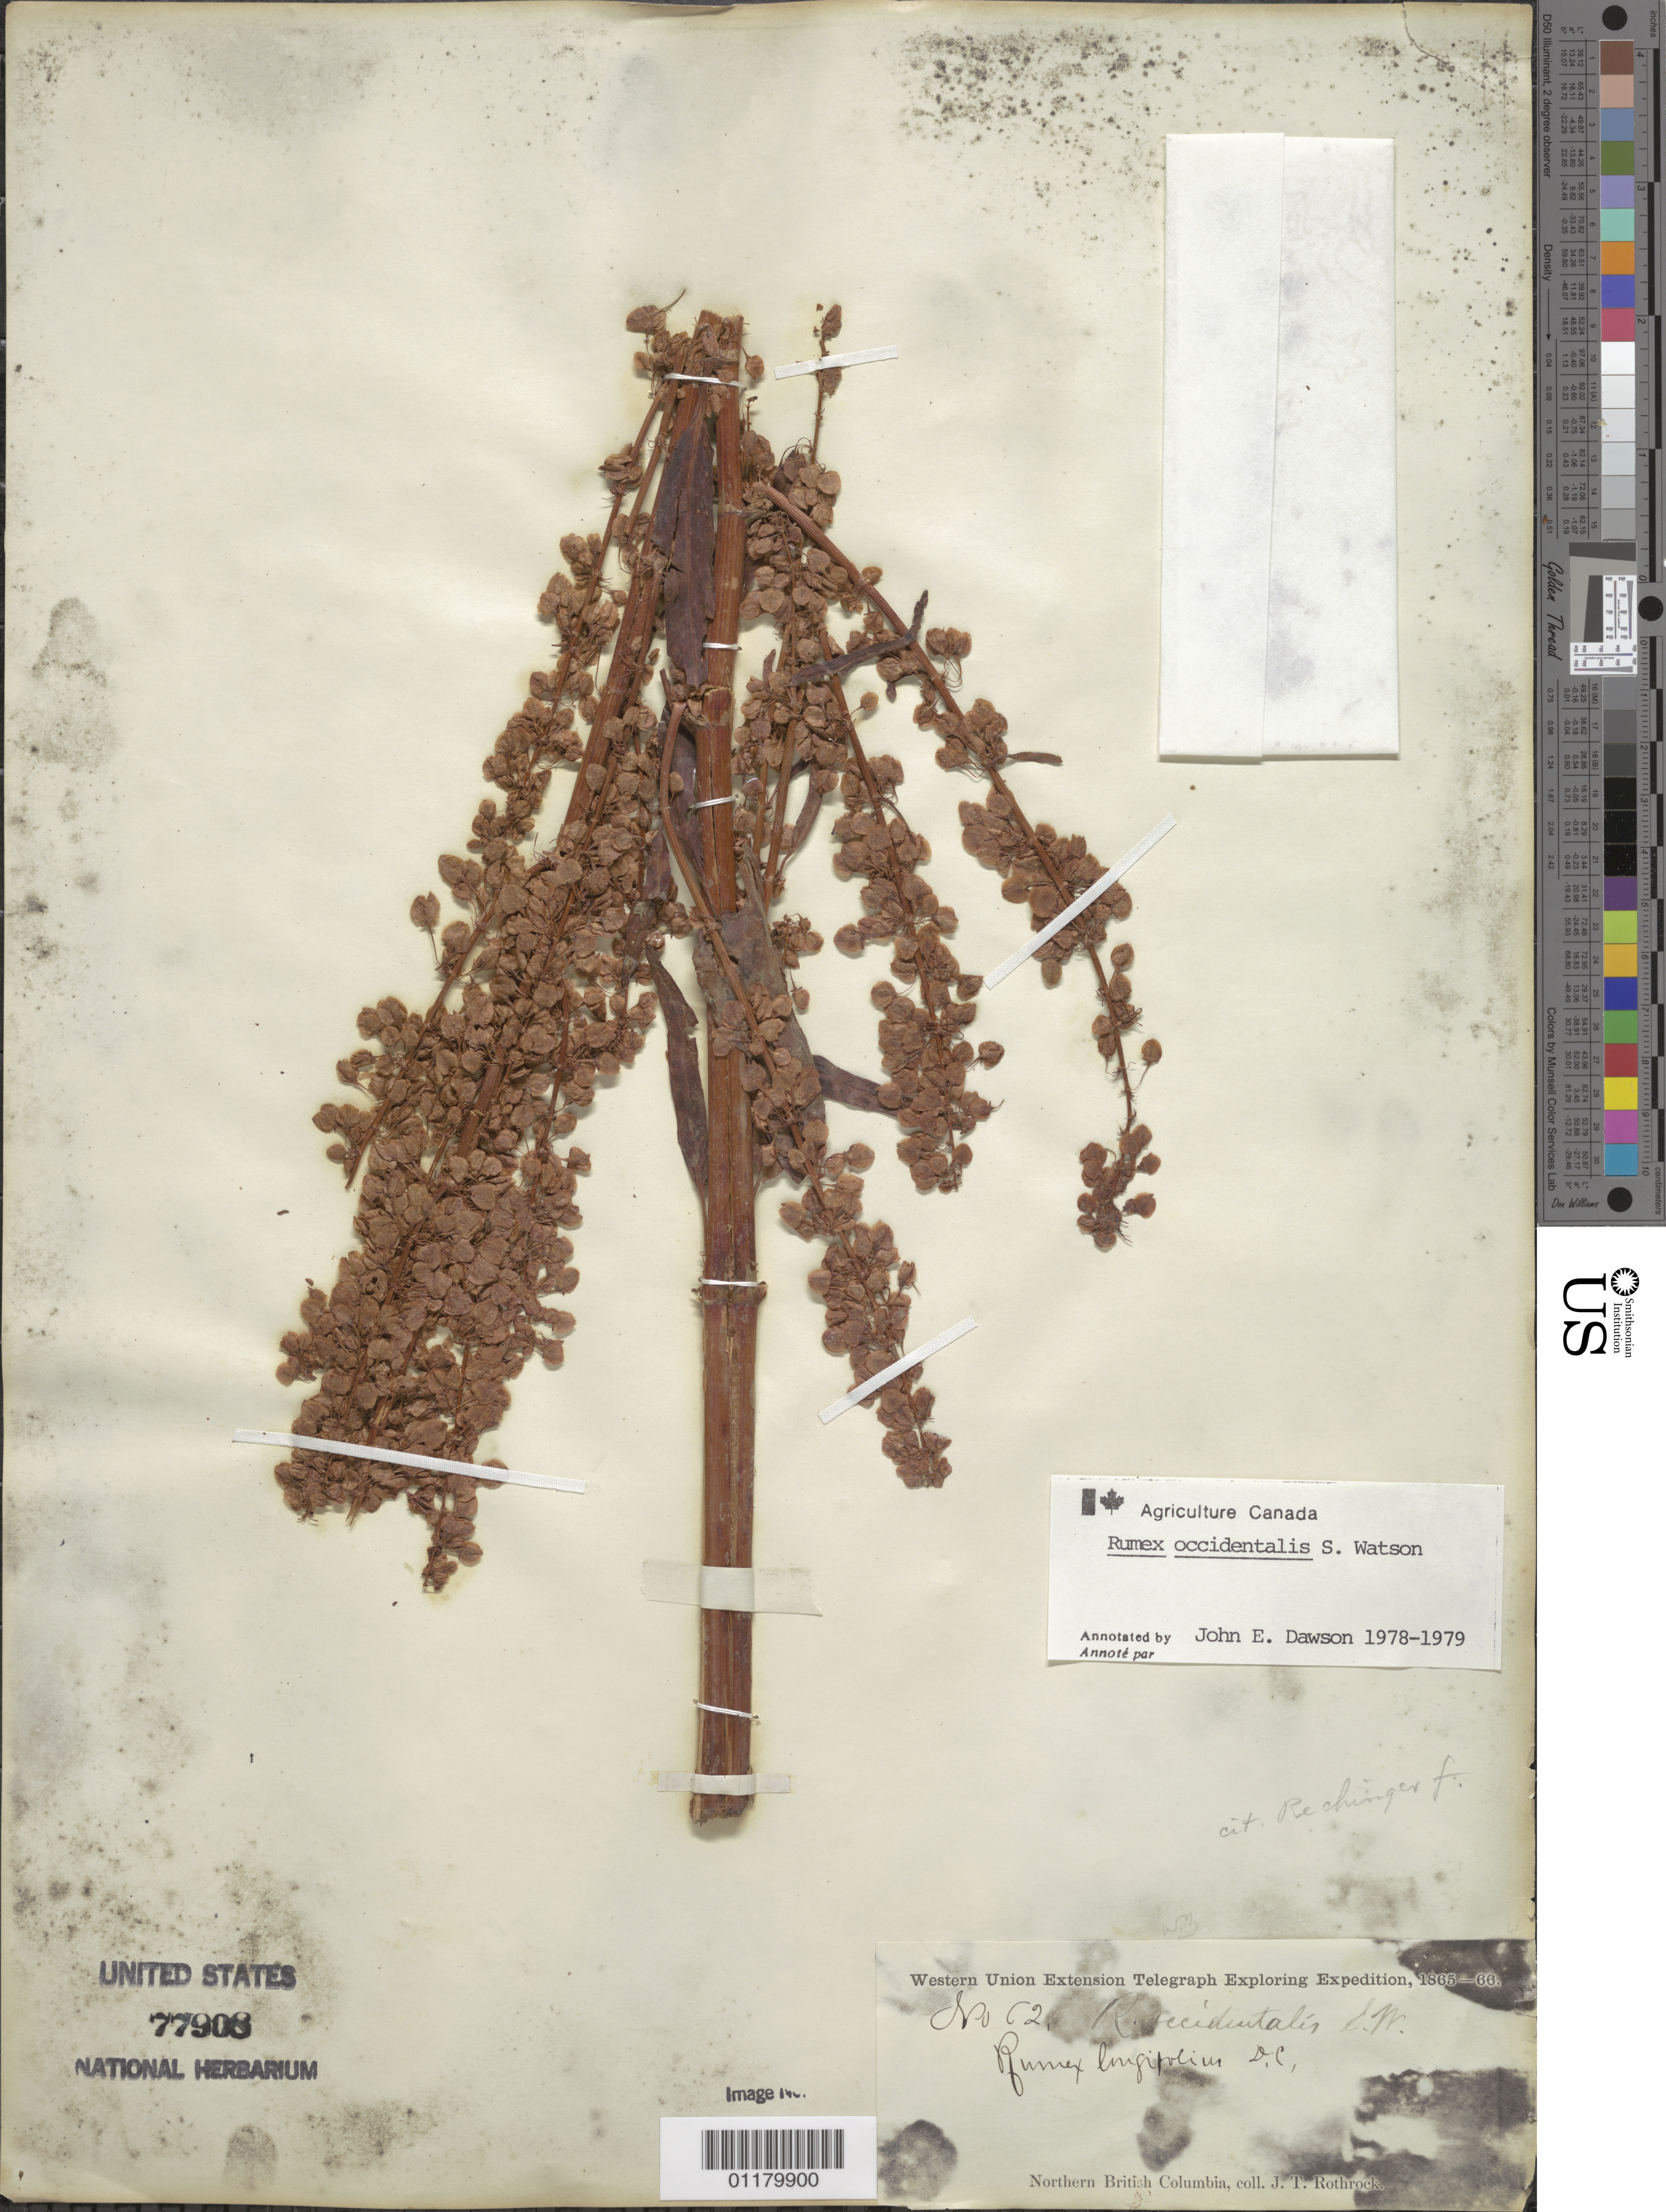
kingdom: Plantae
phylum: Tracheophyta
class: Magnoliopsida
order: Caryophyllales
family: Polygonaceae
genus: Rumex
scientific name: Rumex occidentalis var. occidentalis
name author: S. Watson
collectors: J. T. Rothrock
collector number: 62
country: Canada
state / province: British Columbia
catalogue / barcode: US 77908